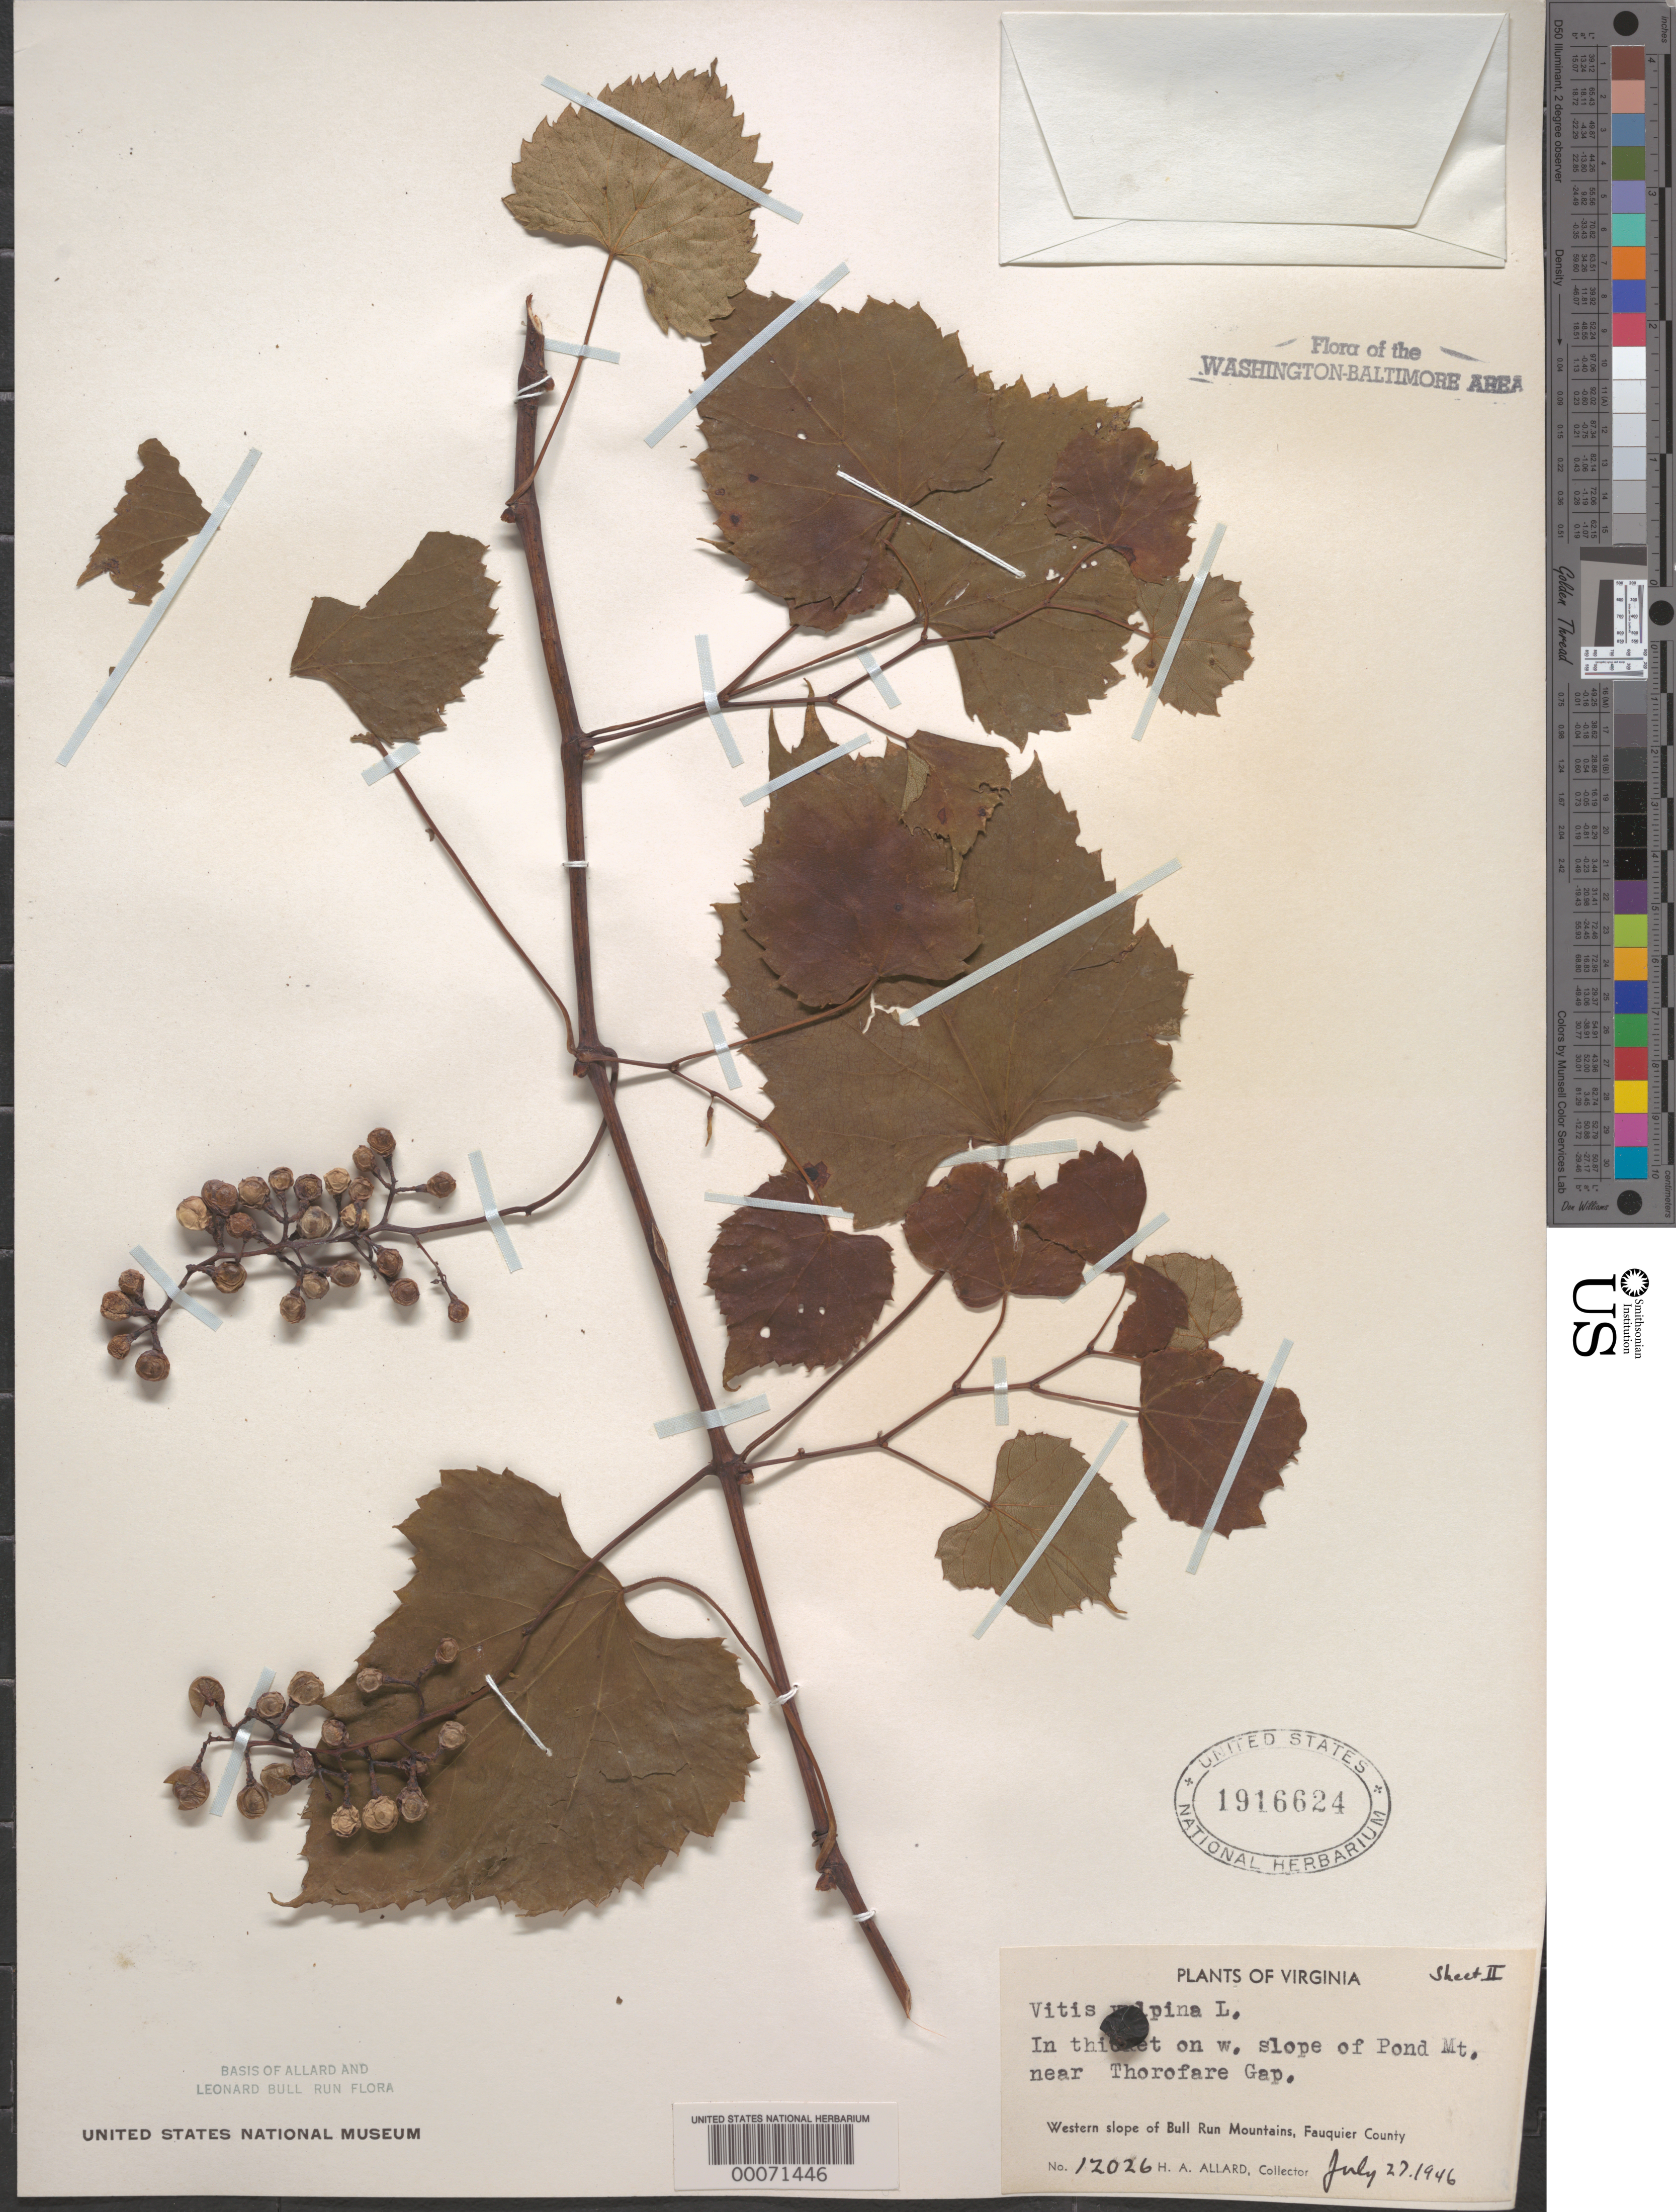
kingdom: Plantae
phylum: Tracheophyta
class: Magnoliopsida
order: Vitales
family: Vitaceae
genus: Vitis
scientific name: Vitis vulpina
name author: L.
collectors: H. A. Allard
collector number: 12026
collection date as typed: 27 Jul 1946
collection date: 1946-07-27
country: United States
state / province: Virginia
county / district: Fauquier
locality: Thorofare Gap vicinity, Pond Mountains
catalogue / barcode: US 1916624